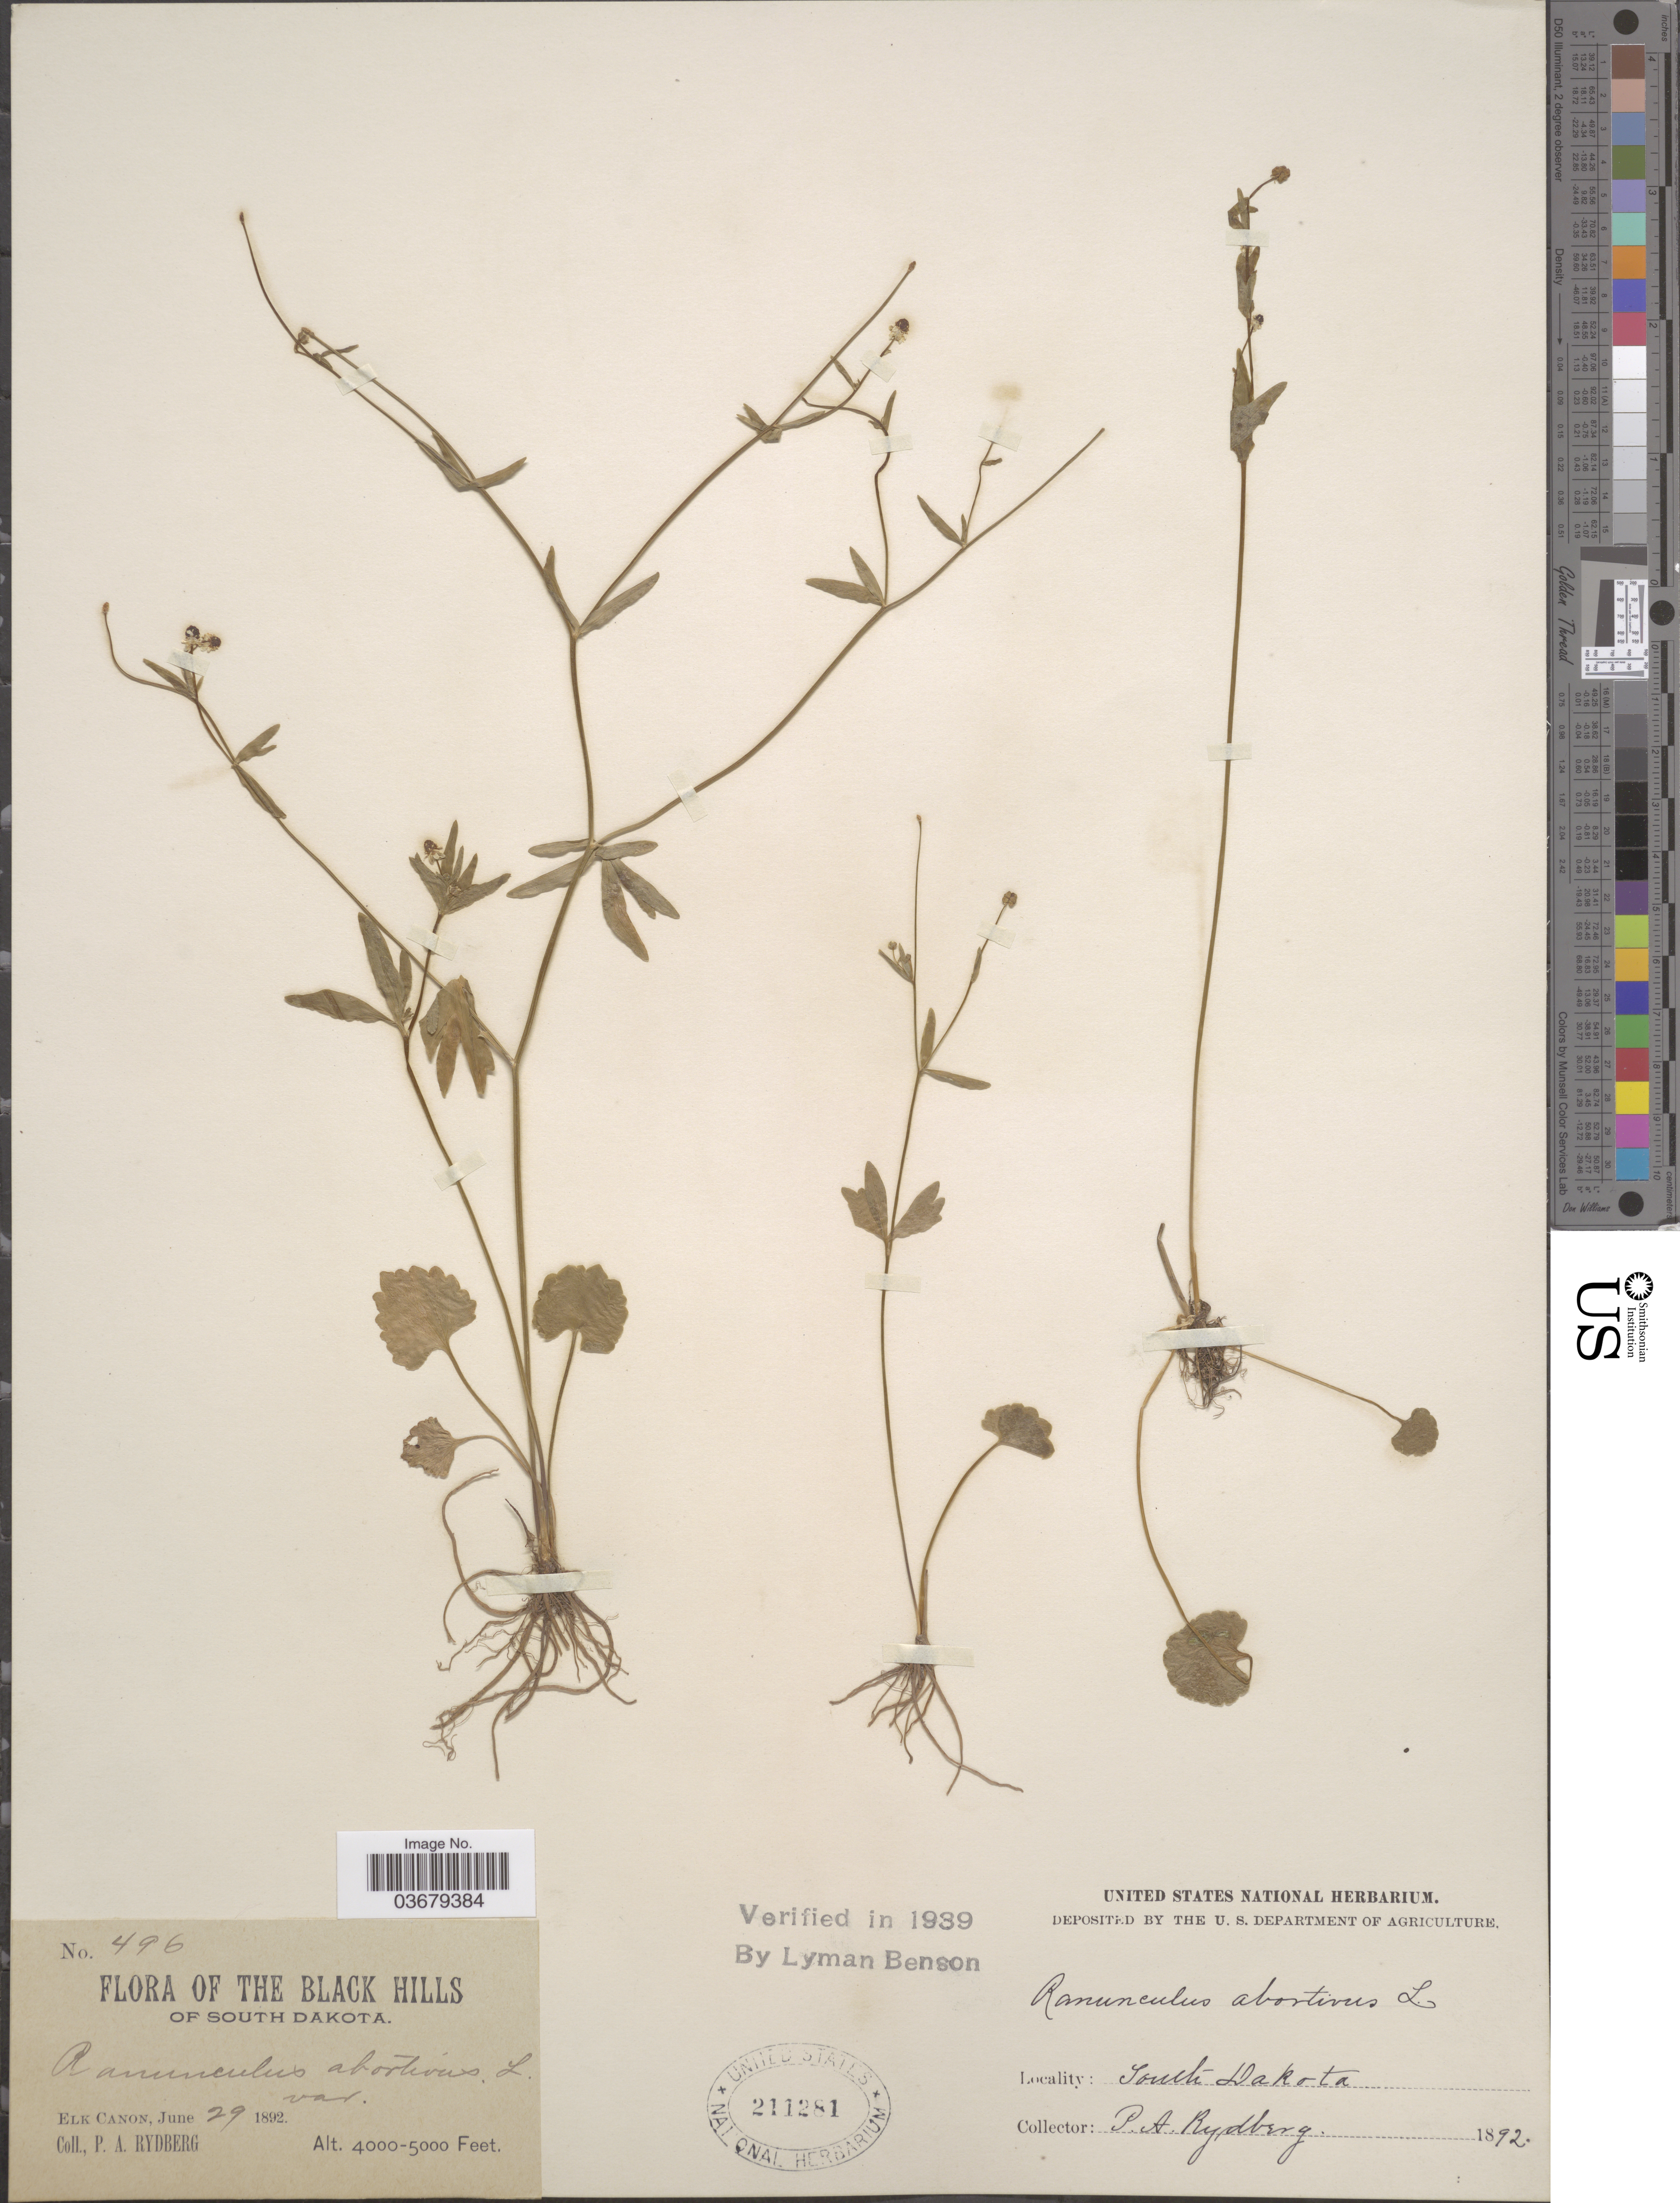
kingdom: Plantae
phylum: Tracheophyta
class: Magnoliopsida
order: Ranunculales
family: Ranunculaceae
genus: Ranunculus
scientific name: Ranunculus abortivus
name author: L.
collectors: P. A. Rydberg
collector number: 496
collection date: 1892-06-29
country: United States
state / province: South Dakota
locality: The Black Hills of South Dakota. Elk Canon.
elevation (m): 1219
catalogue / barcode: US 211281